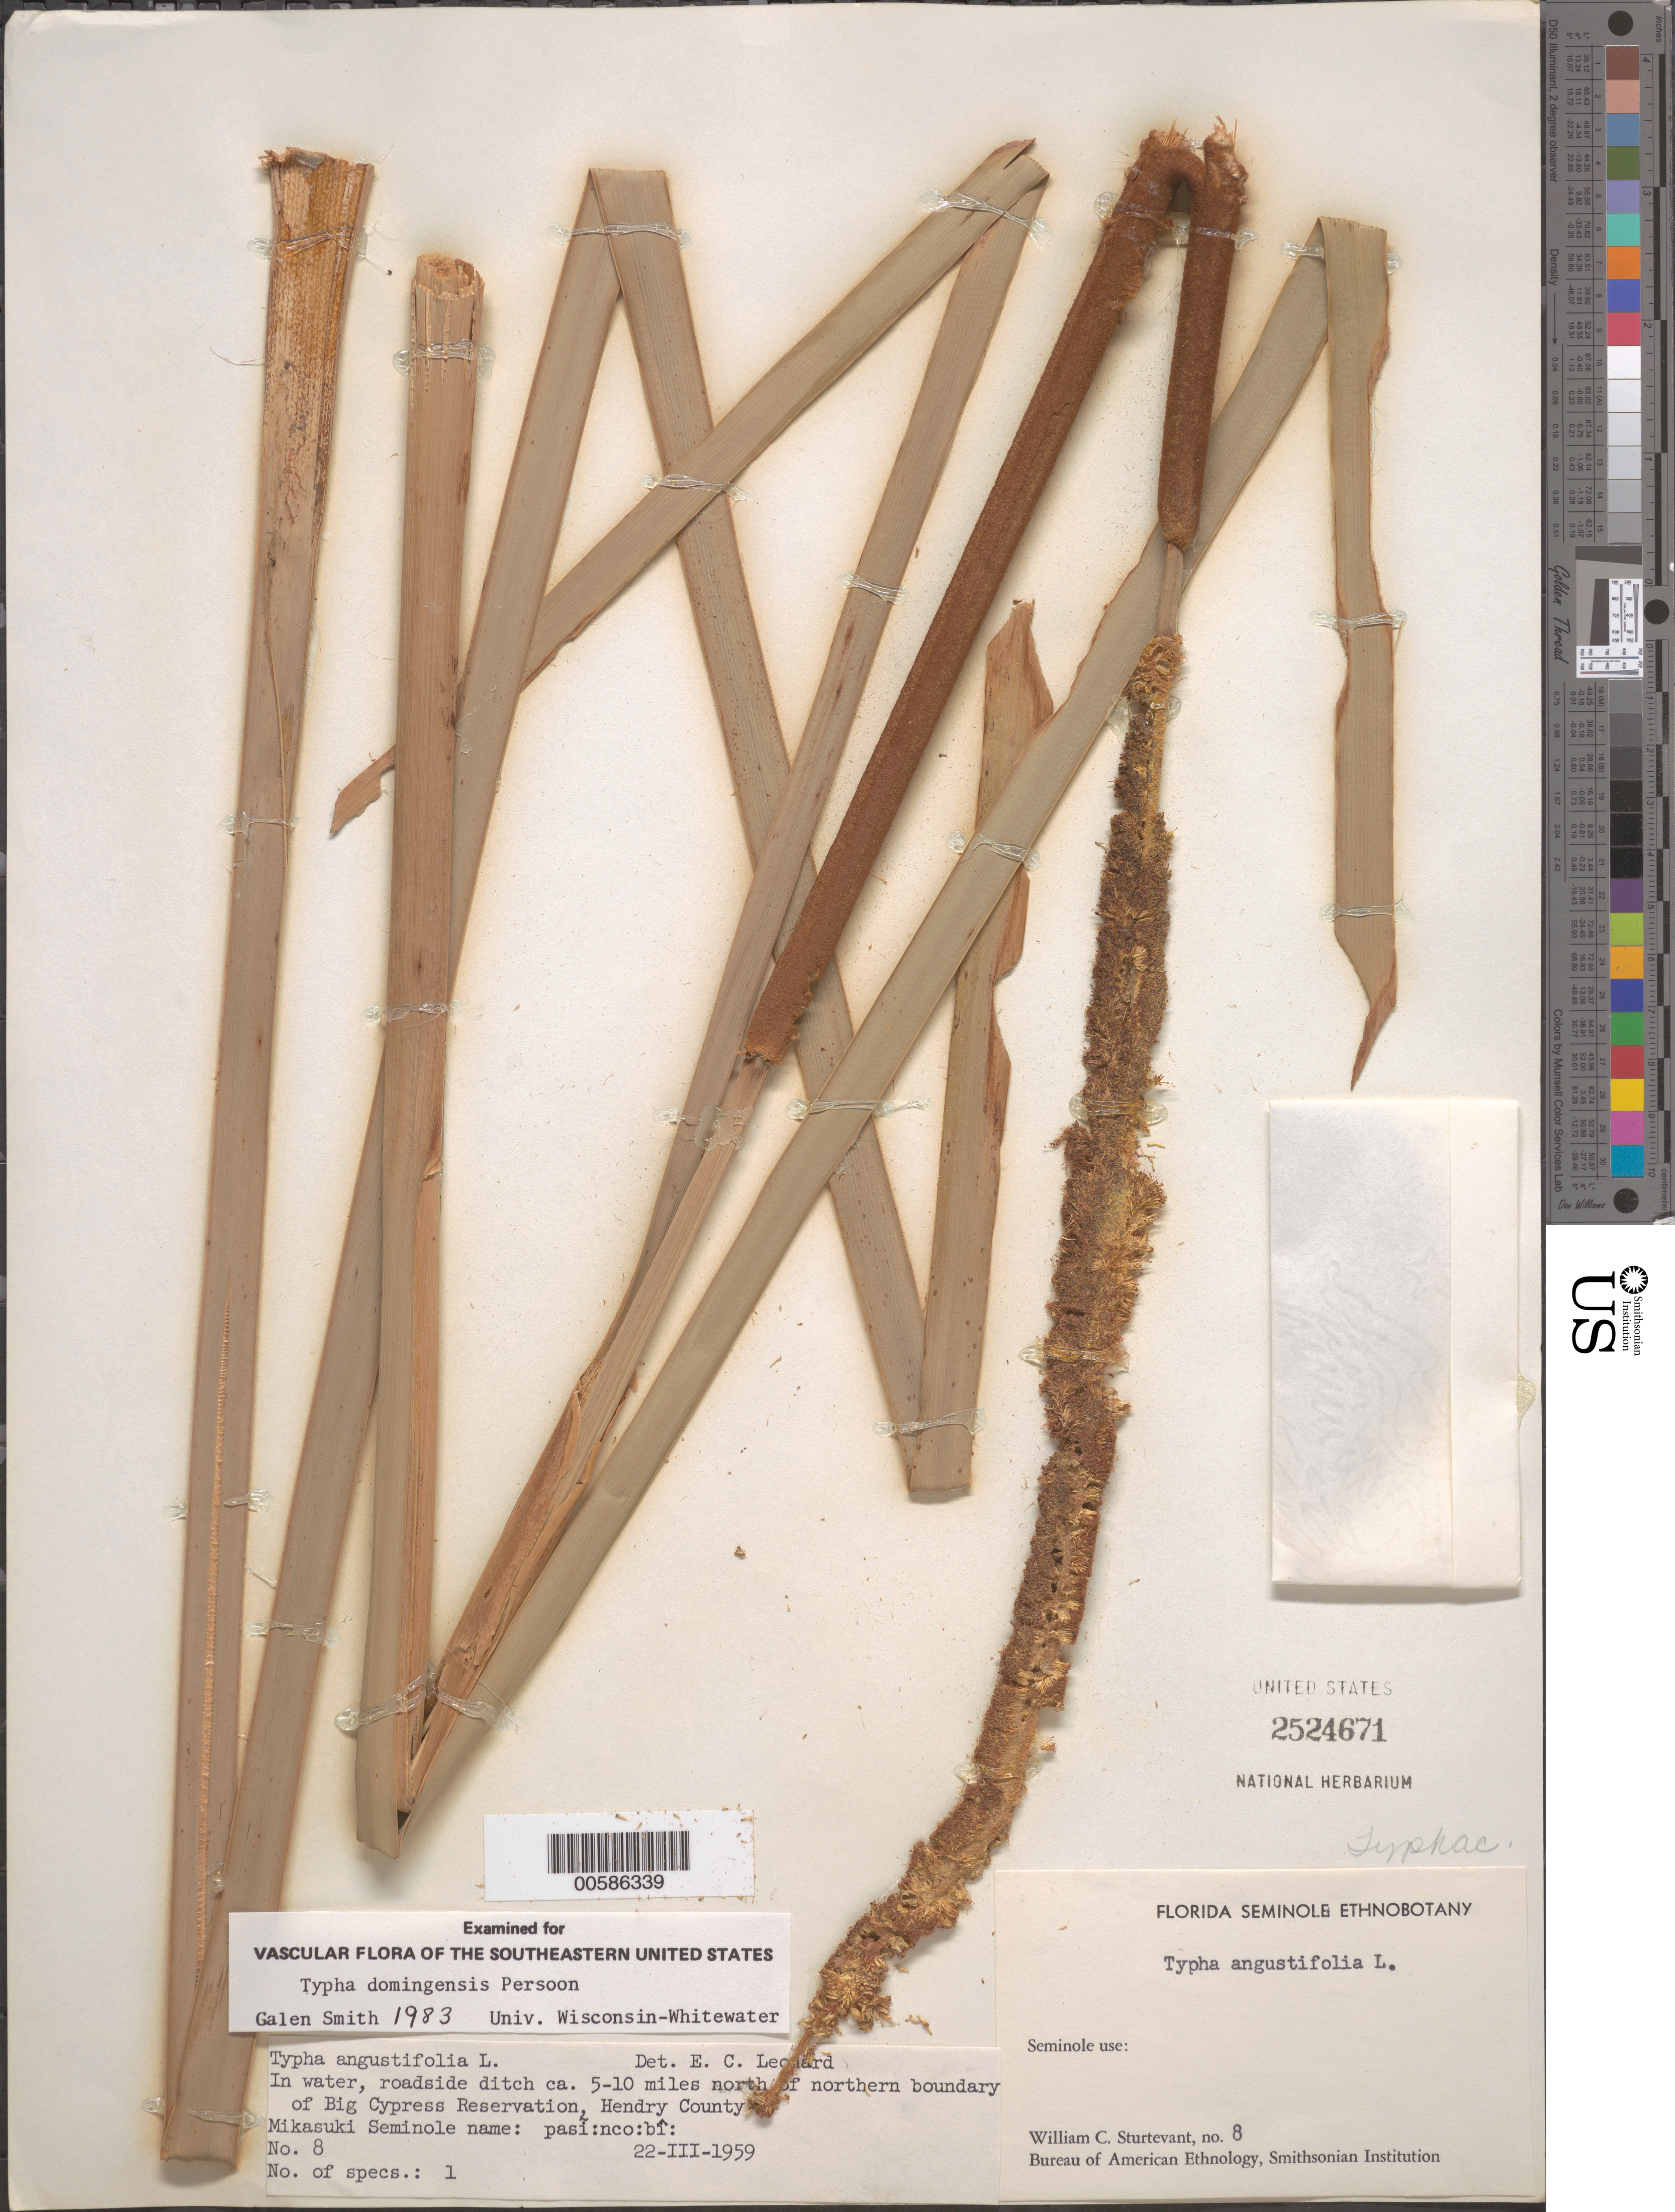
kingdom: Plantae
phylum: Tracheophyta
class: Liliopsida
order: Poales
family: Typhaceae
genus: Typha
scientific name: Typha domingensis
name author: Pers.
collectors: W. Sturtevant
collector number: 8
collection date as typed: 22 Mar 1959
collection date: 1959-03-22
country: United States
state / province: Florida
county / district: Hendry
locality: Big Cypress Reservation, N boundary of Mikasuki Seminole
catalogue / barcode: US 2524671